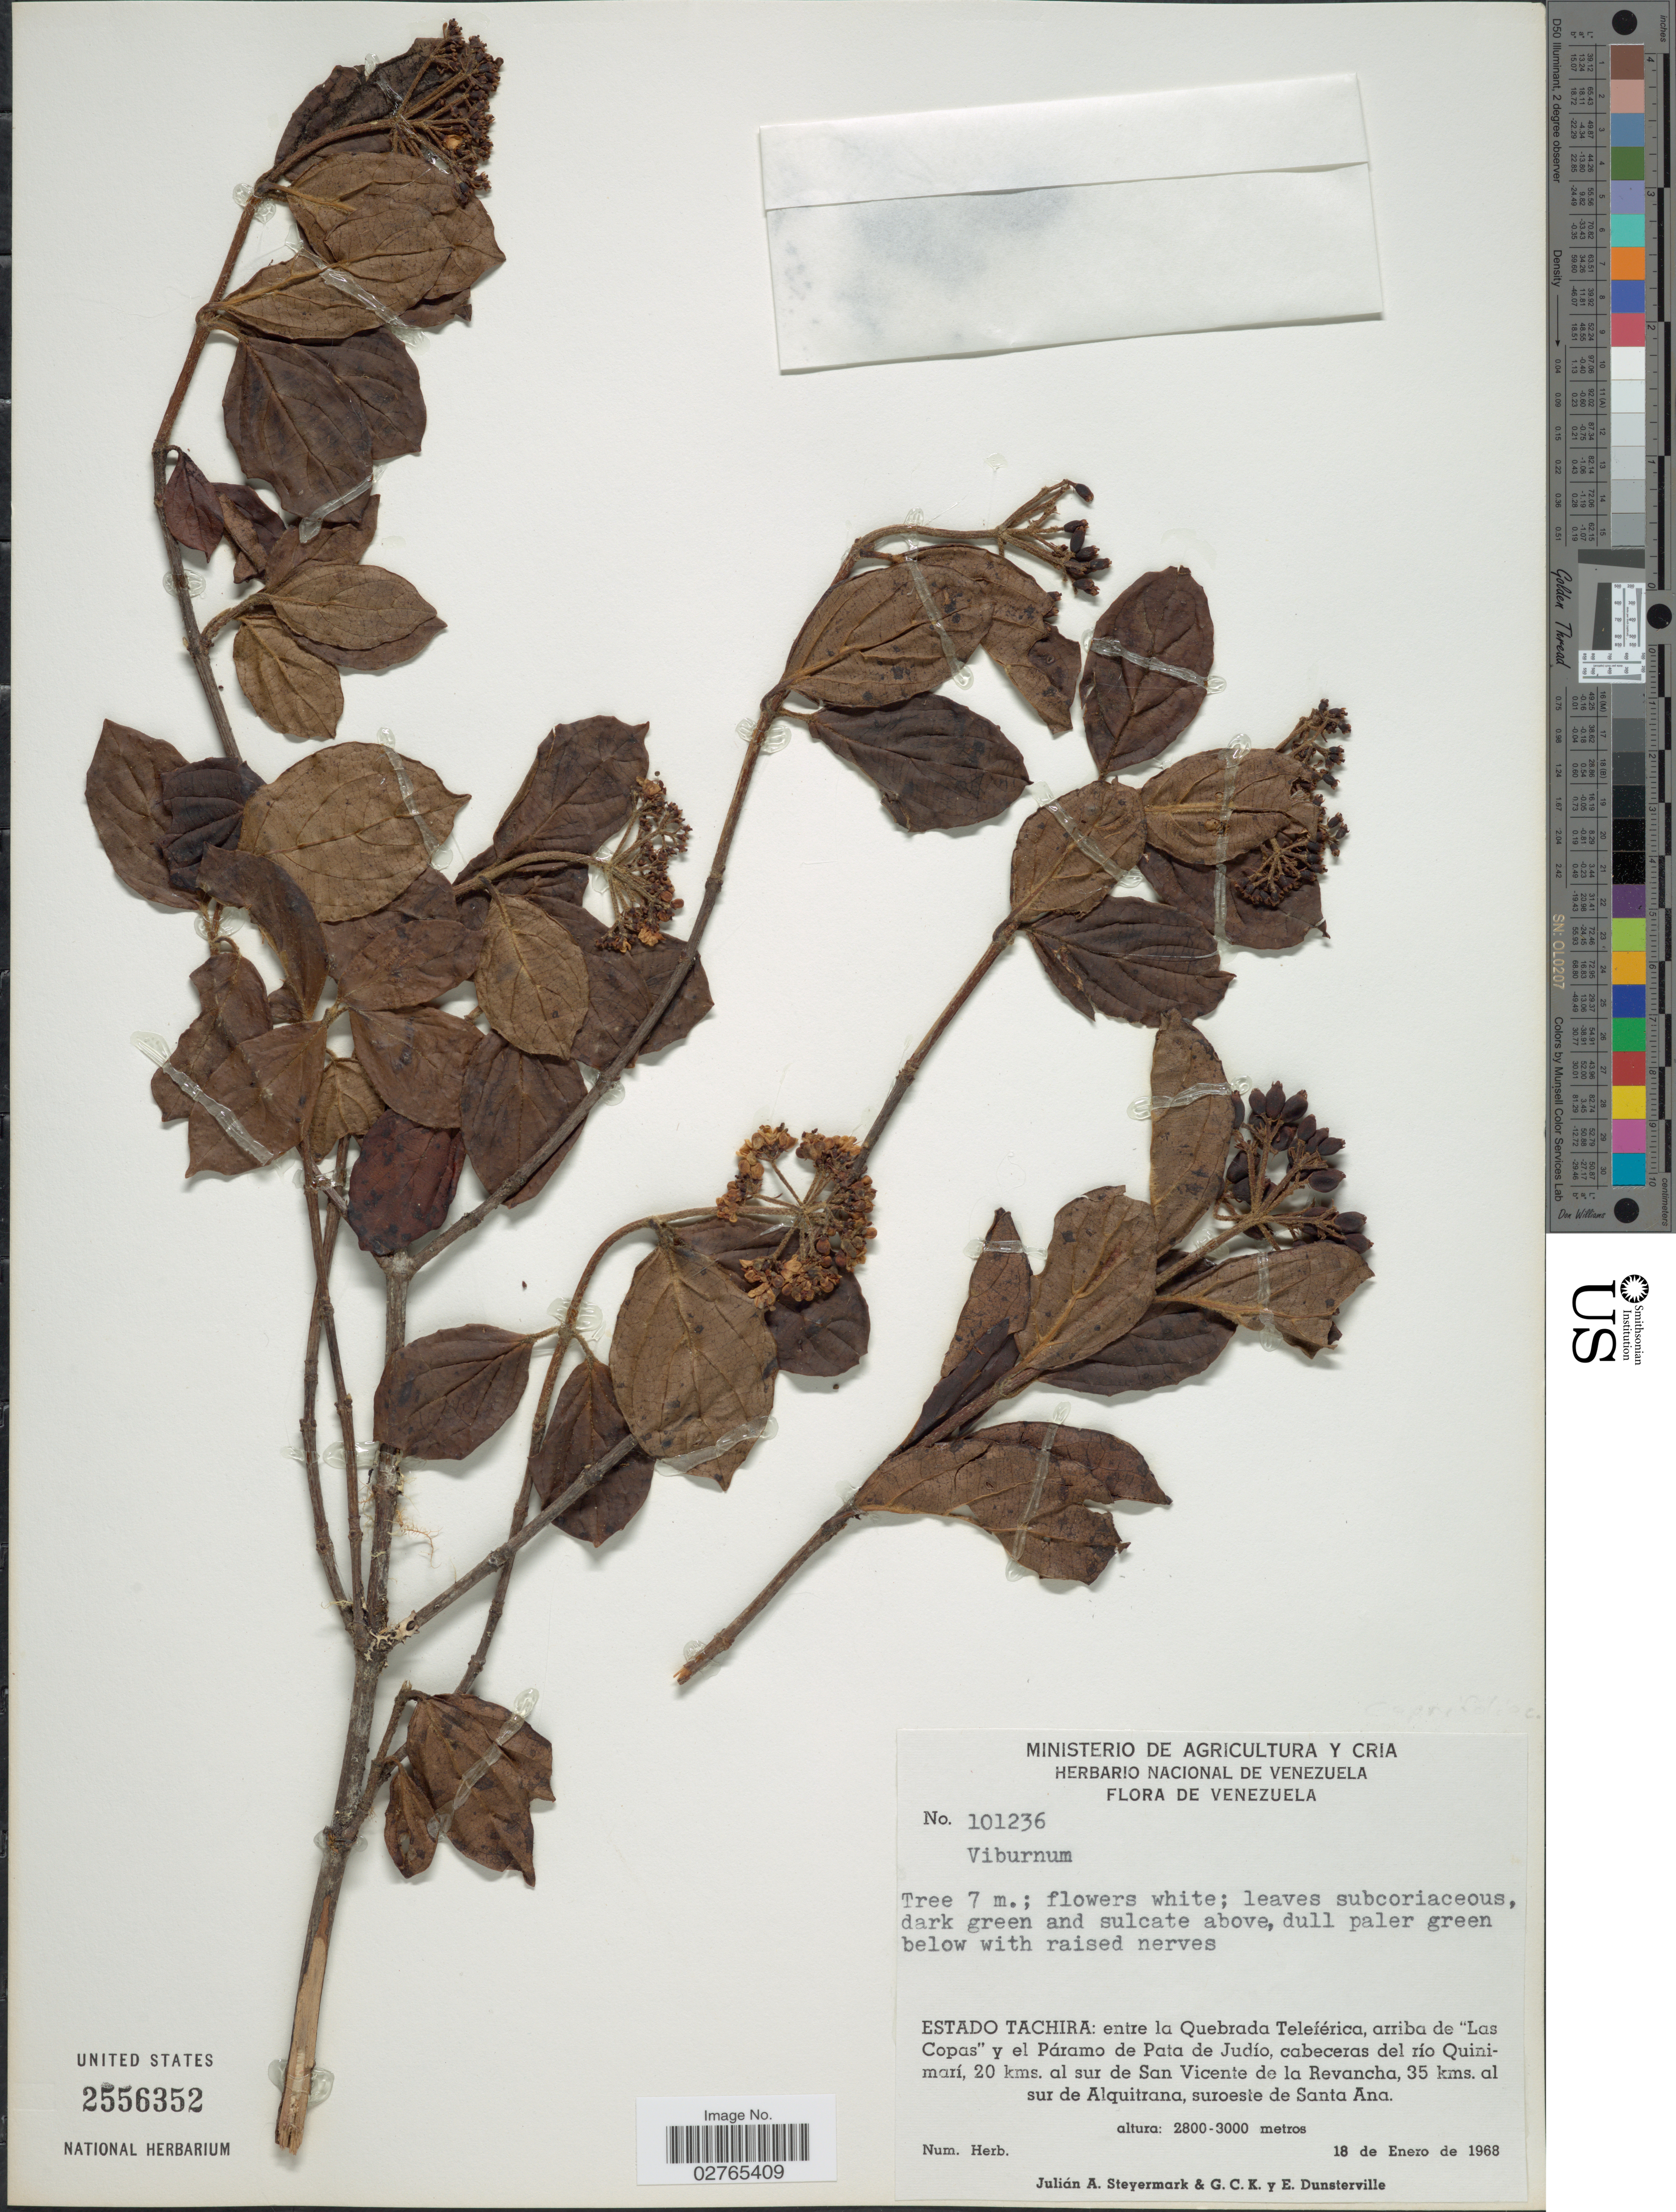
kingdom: Plantae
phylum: Tracheophyta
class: Magnoliopsida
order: Dipsacales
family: Viburnaceae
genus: Viburnum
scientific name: Viburnum sp.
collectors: J. Steyermark, G. C. K. Dunsterville & E. Dunsterville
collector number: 101236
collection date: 1968-01-18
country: Venezuela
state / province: Tachira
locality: Estado Tachira: entre la Quebrada Teleférica, arriba de "Las Copas" y el Páramo de Pata de Judío, cabeceras del río Quinimarí, 20 kms. al sur de San Vicente de la Revancha, 35 kms. al sur de Alquitrana, suroeste de Santa Ana.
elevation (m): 2800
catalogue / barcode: US 2556352